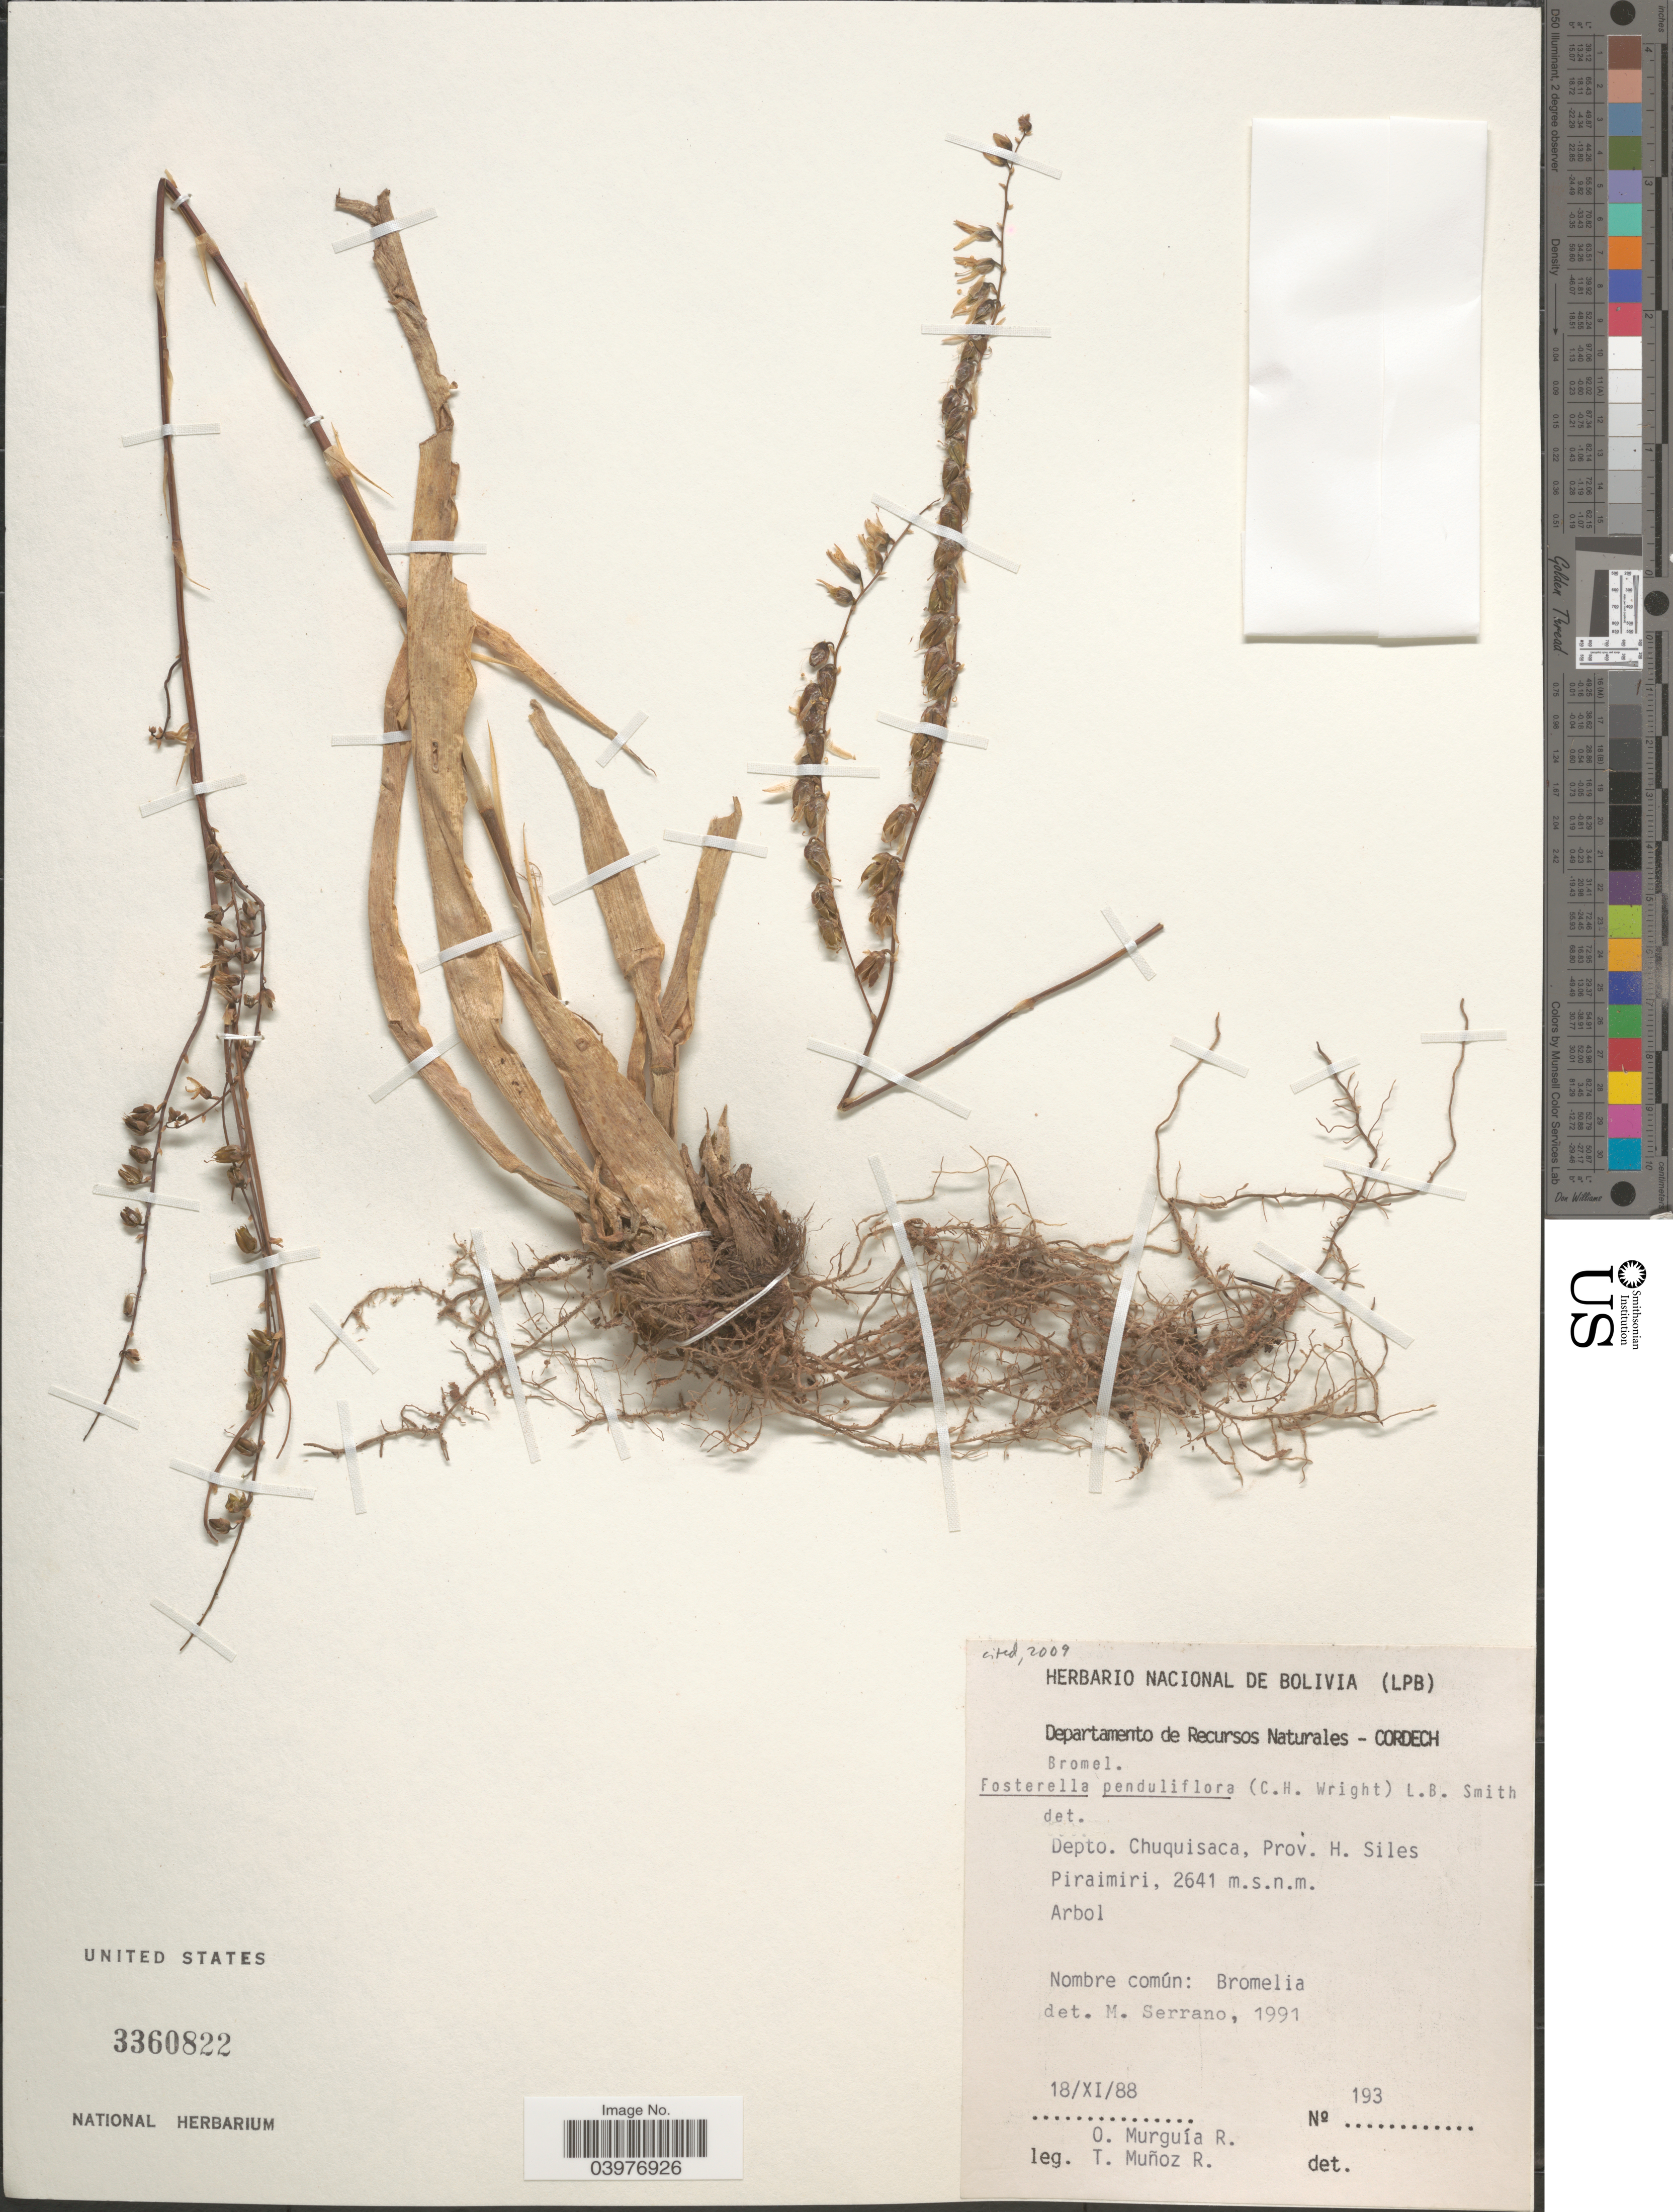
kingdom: Plantae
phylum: Tracheophyta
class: Liliopsida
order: Poales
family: Bromeliaceae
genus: Fosterella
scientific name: Fosterella penduliflora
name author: (C.H. Wright) L.B. Sm.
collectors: O. Murguia R. & T. Munoz R.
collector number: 193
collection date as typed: Transcribed d/m/y: 18/11/88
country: Bolivia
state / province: Chuquisaca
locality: Depto. Chuquisaca, Prov. H. Siles. Piraimiri.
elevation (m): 2641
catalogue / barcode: US 3360822